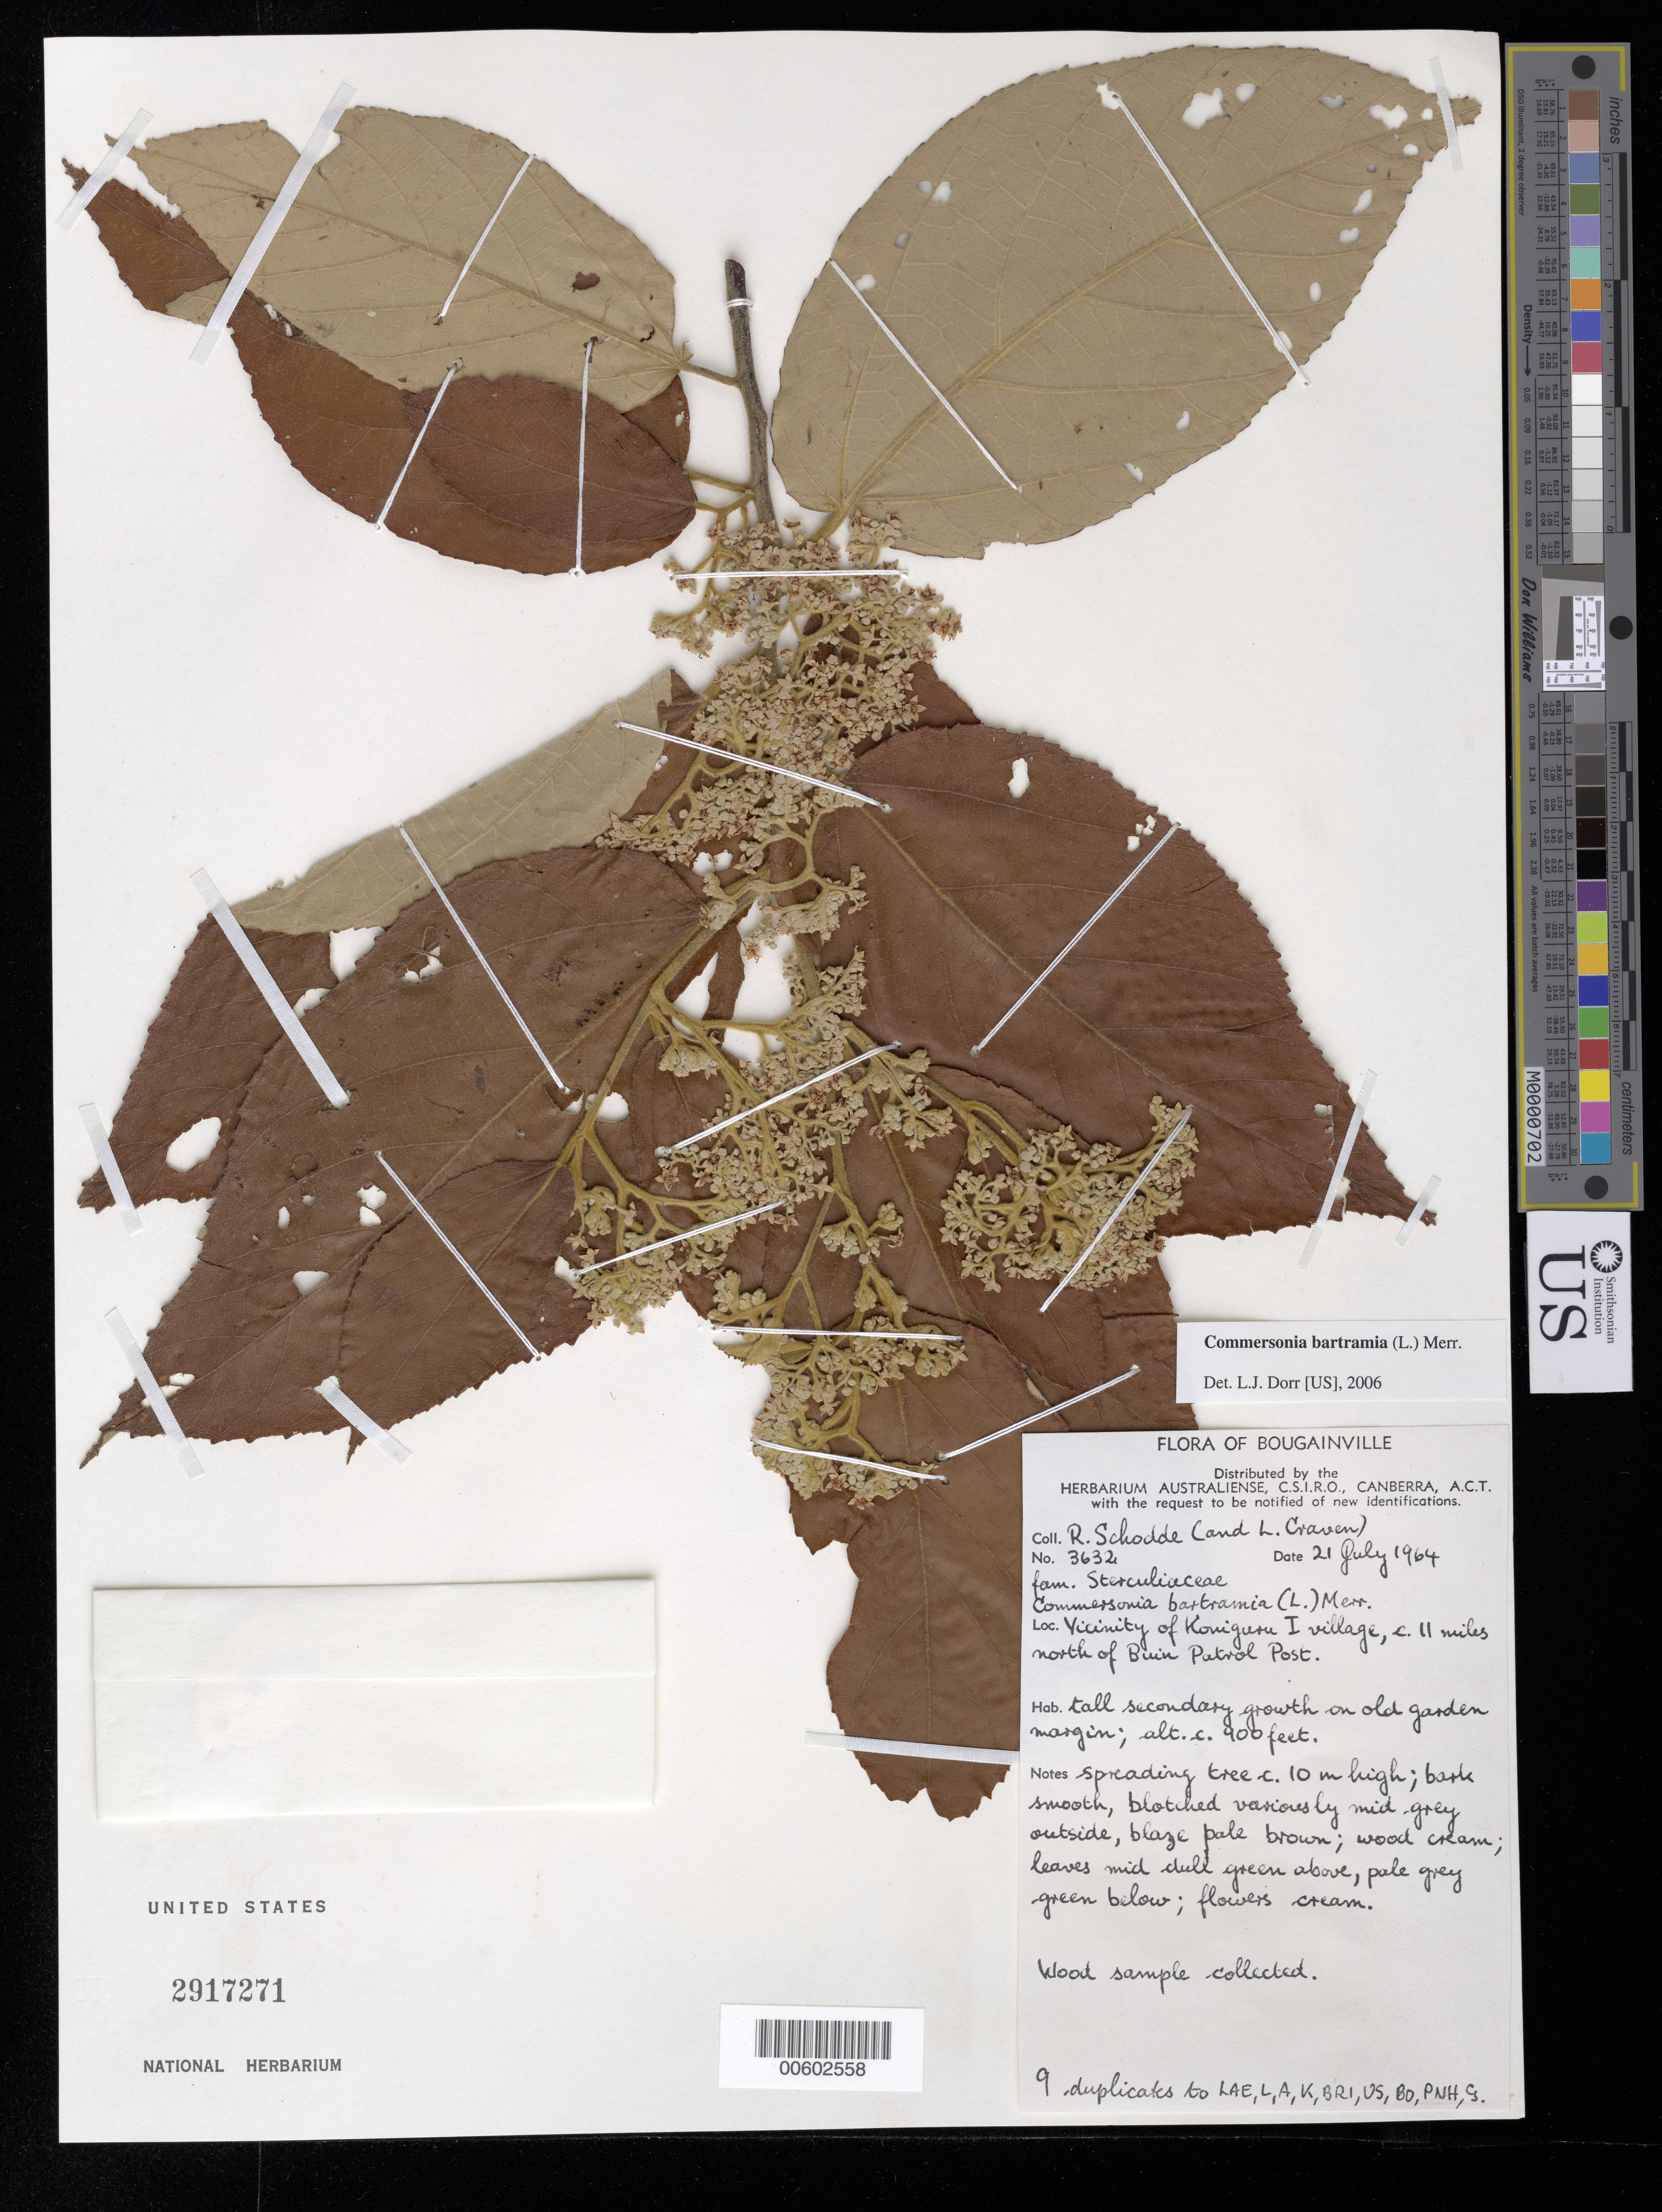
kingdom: Plantae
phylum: Tracheophyta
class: Magnoliopsida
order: Malvales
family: Malvaceae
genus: Commersonia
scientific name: Commersonia bartramia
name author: (L.) Merr.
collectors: R. Schodde & L. A. Craven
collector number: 3632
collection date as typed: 21 Jul 1964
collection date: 1964-07-21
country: Papua New Guinea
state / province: Bougainville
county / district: Buin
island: Bougainville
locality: Solomon Islands. Vicinity of Koniguou I village, c. 11 miles N of Buin Patrol Post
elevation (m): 121.9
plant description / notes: US, A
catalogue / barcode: US 2917271